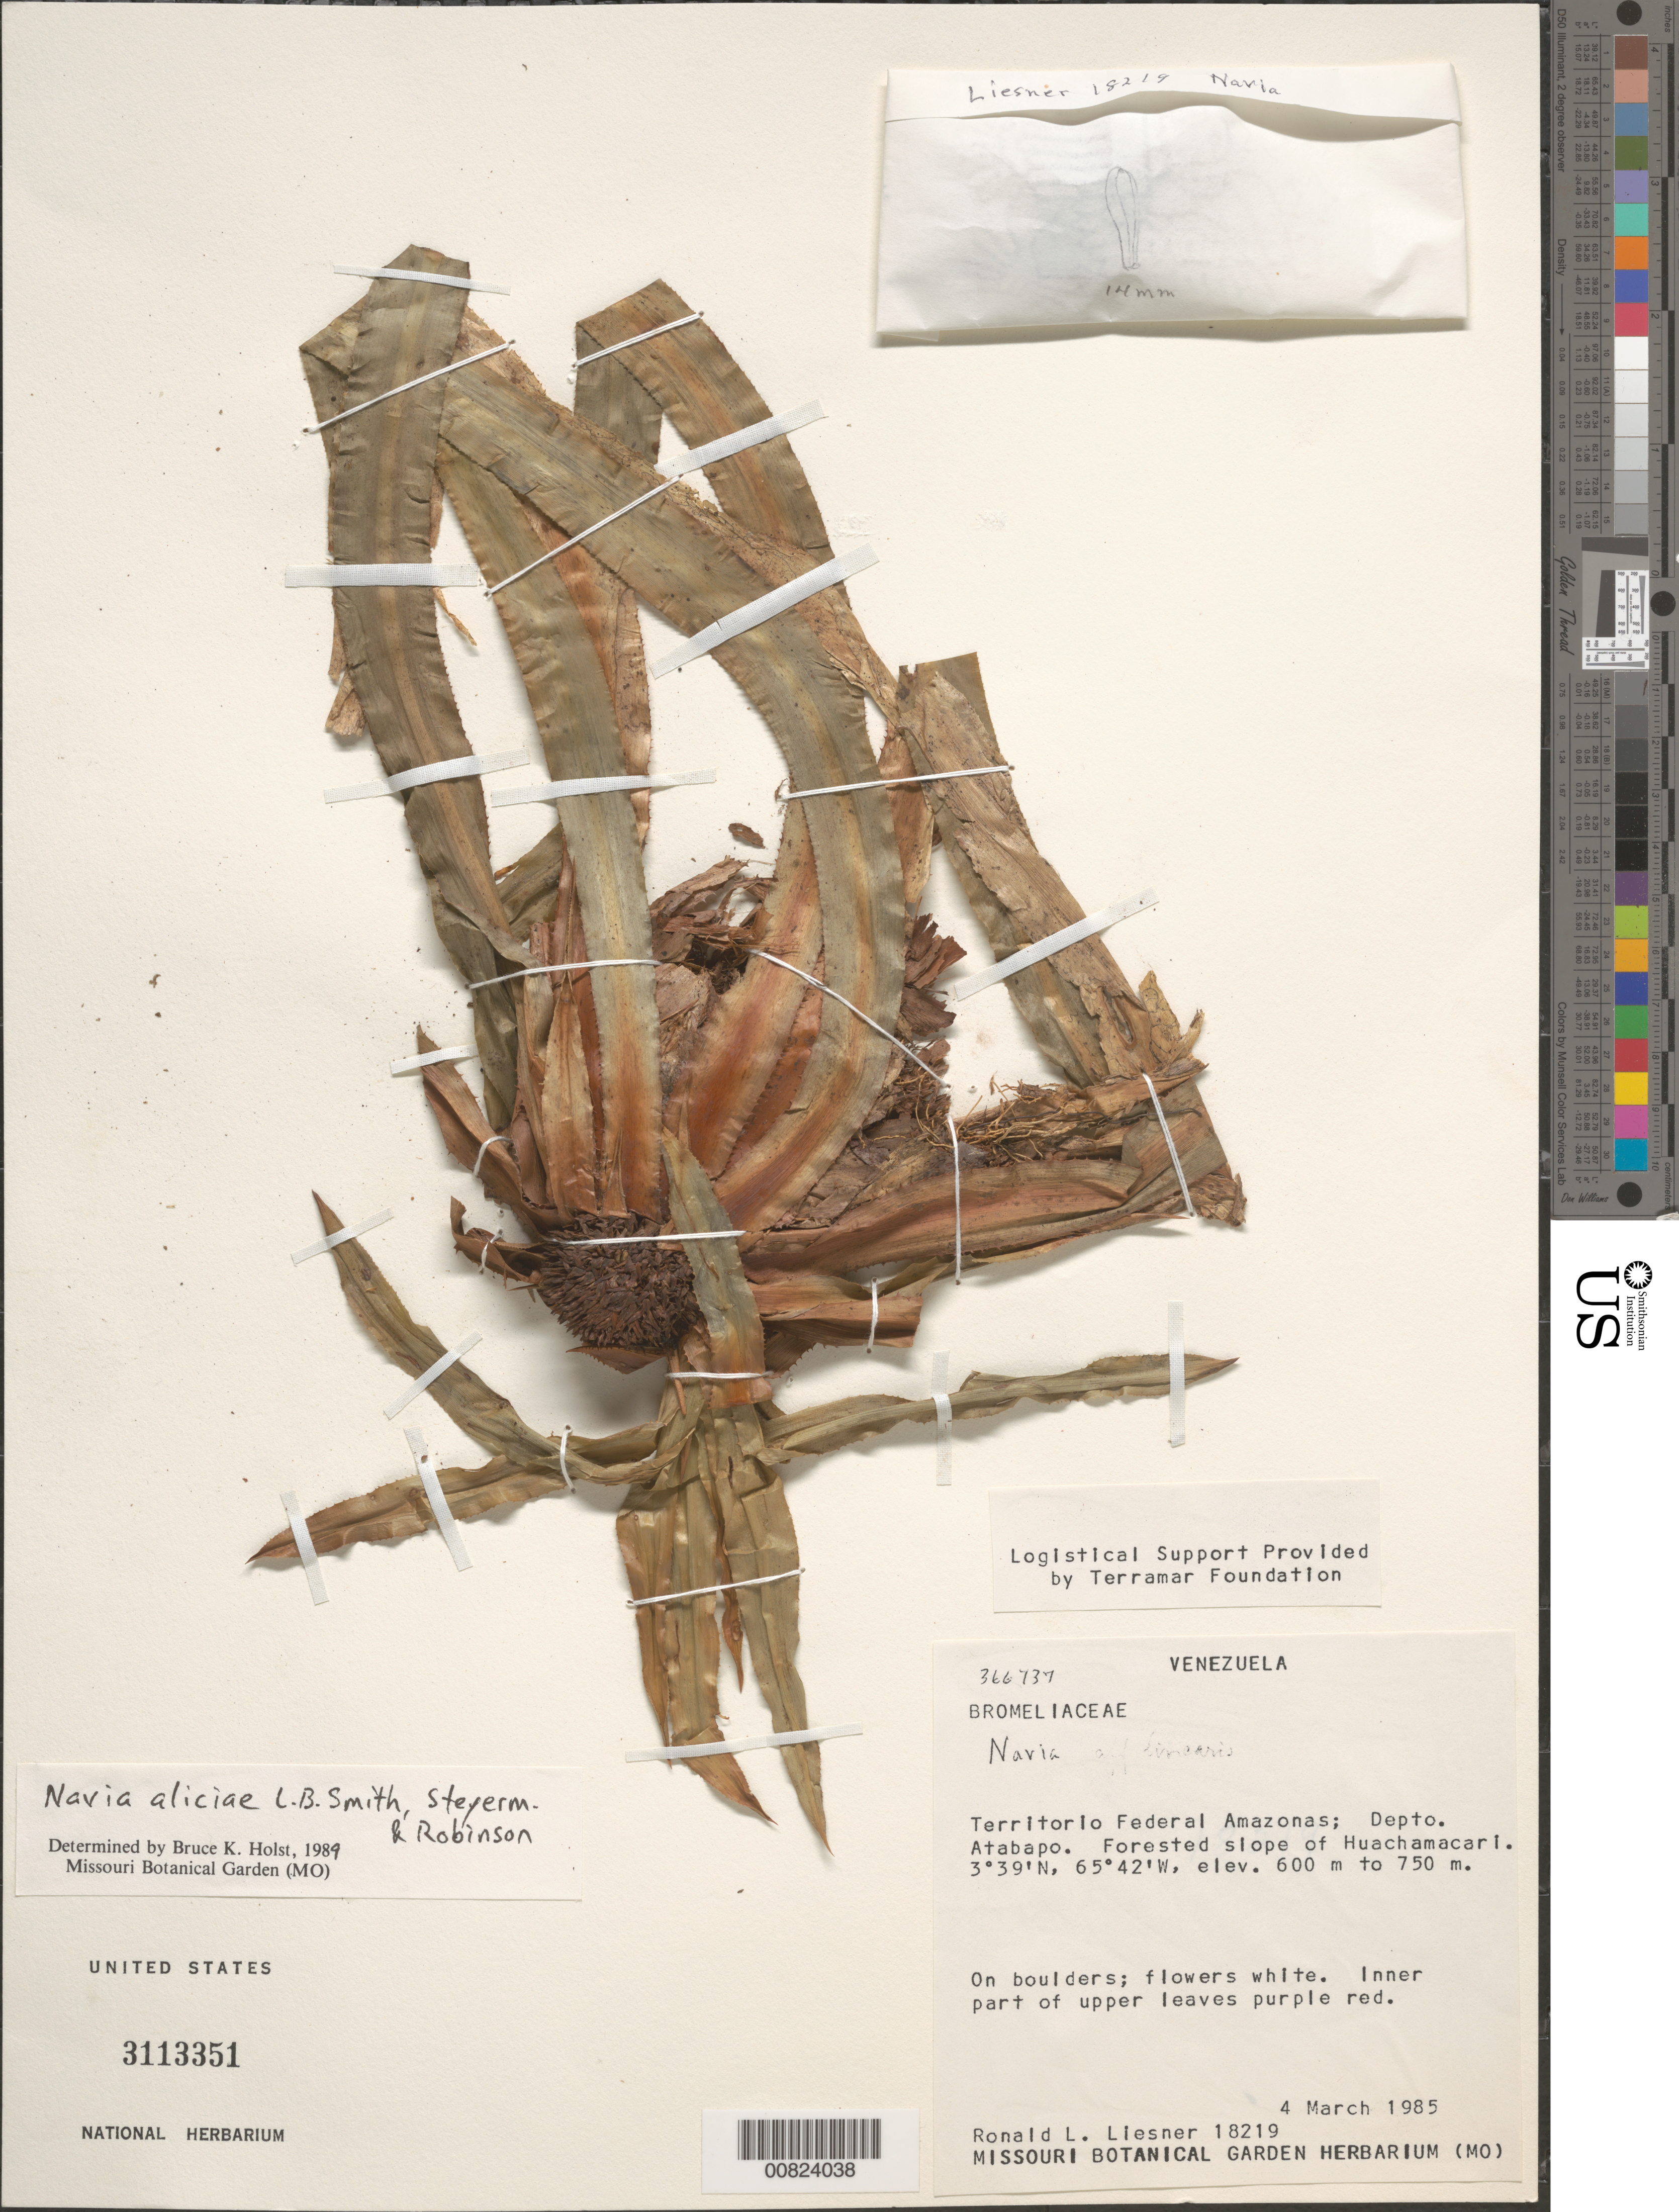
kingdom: Plantae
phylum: Tracheophyta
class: Liliopsida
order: Poales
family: Bromeliaceae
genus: Navia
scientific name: Navia aliciae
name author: L.B. Sm.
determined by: Holst, Bruce K.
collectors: R. L. Liesner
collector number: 18219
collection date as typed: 4-Mar-85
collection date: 1985-03-04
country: Venezuela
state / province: Amazonas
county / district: Atabapo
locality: Huachamacari slopes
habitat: Forested slope, on boulders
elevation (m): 600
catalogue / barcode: US 3113351